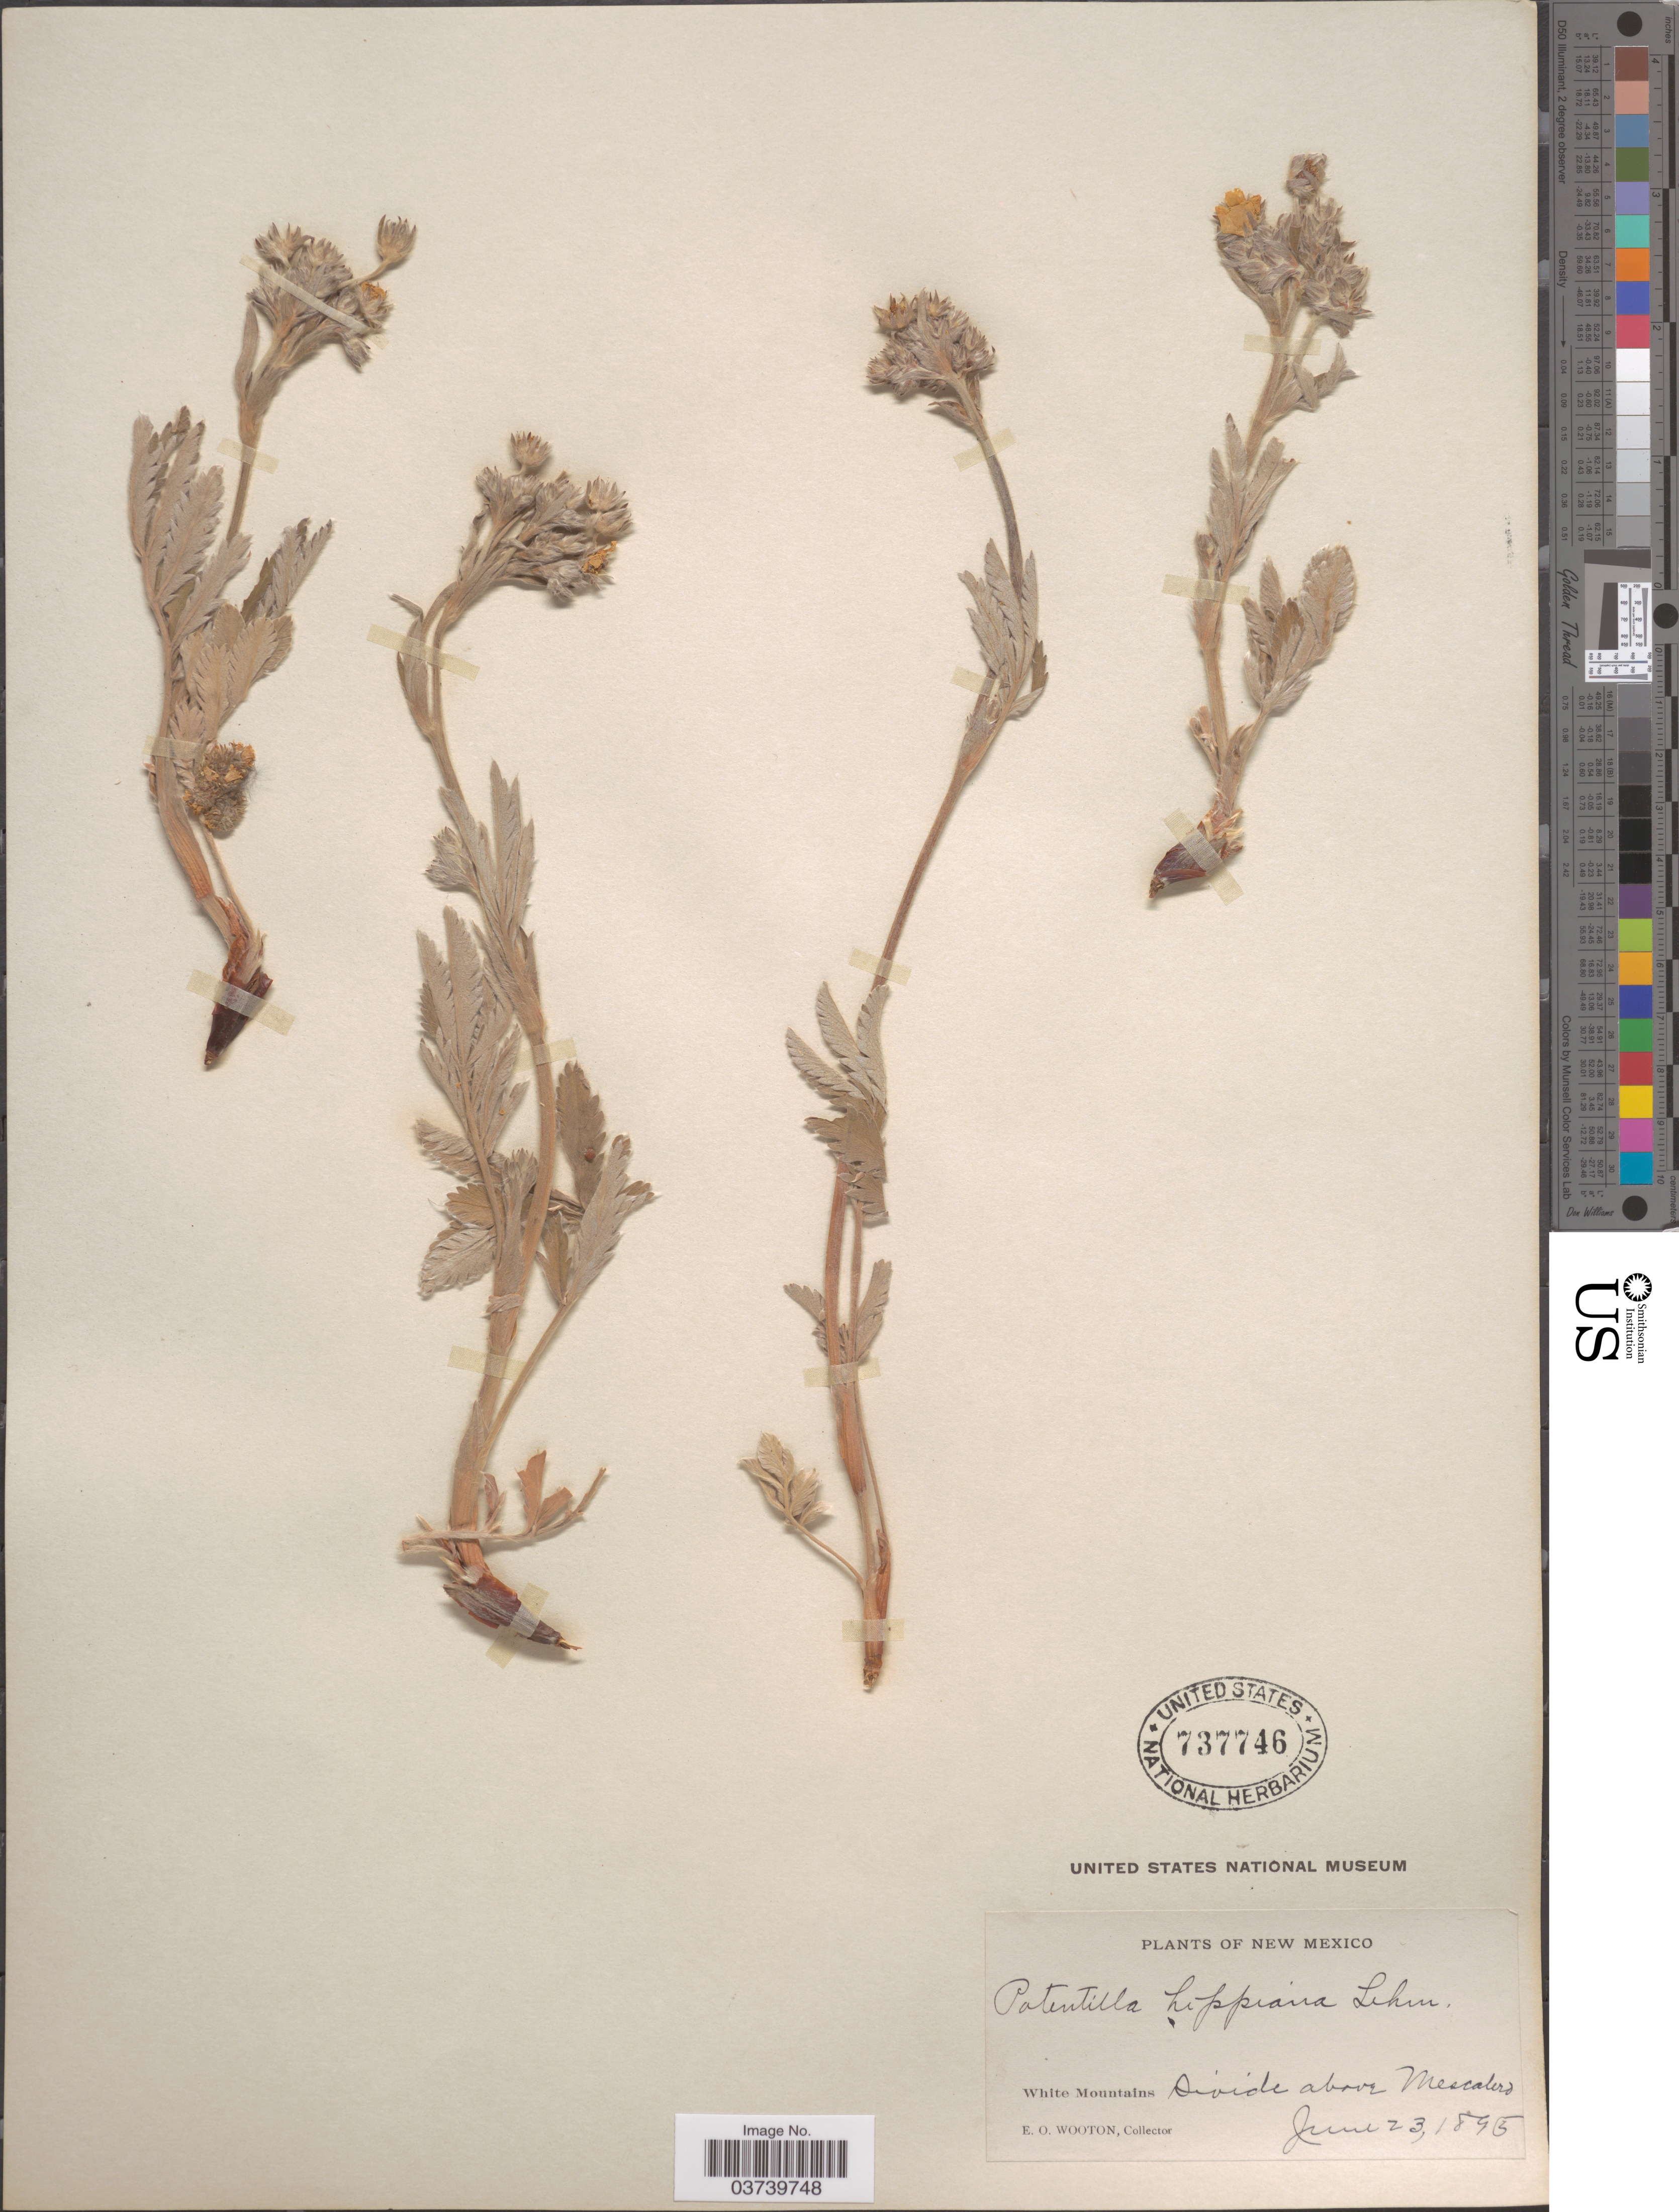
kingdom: Plantae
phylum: Tracheophyta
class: Magnoliopsida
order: Rosales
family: Rosaceae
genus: Potentilla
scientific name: Potentilla hippiana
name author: Lehm.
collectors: E. O. Wooton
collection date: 1895-06-23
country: United States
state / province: New Mexico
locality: White Mountains, Divide above Mescalero.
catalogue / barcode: US 737746